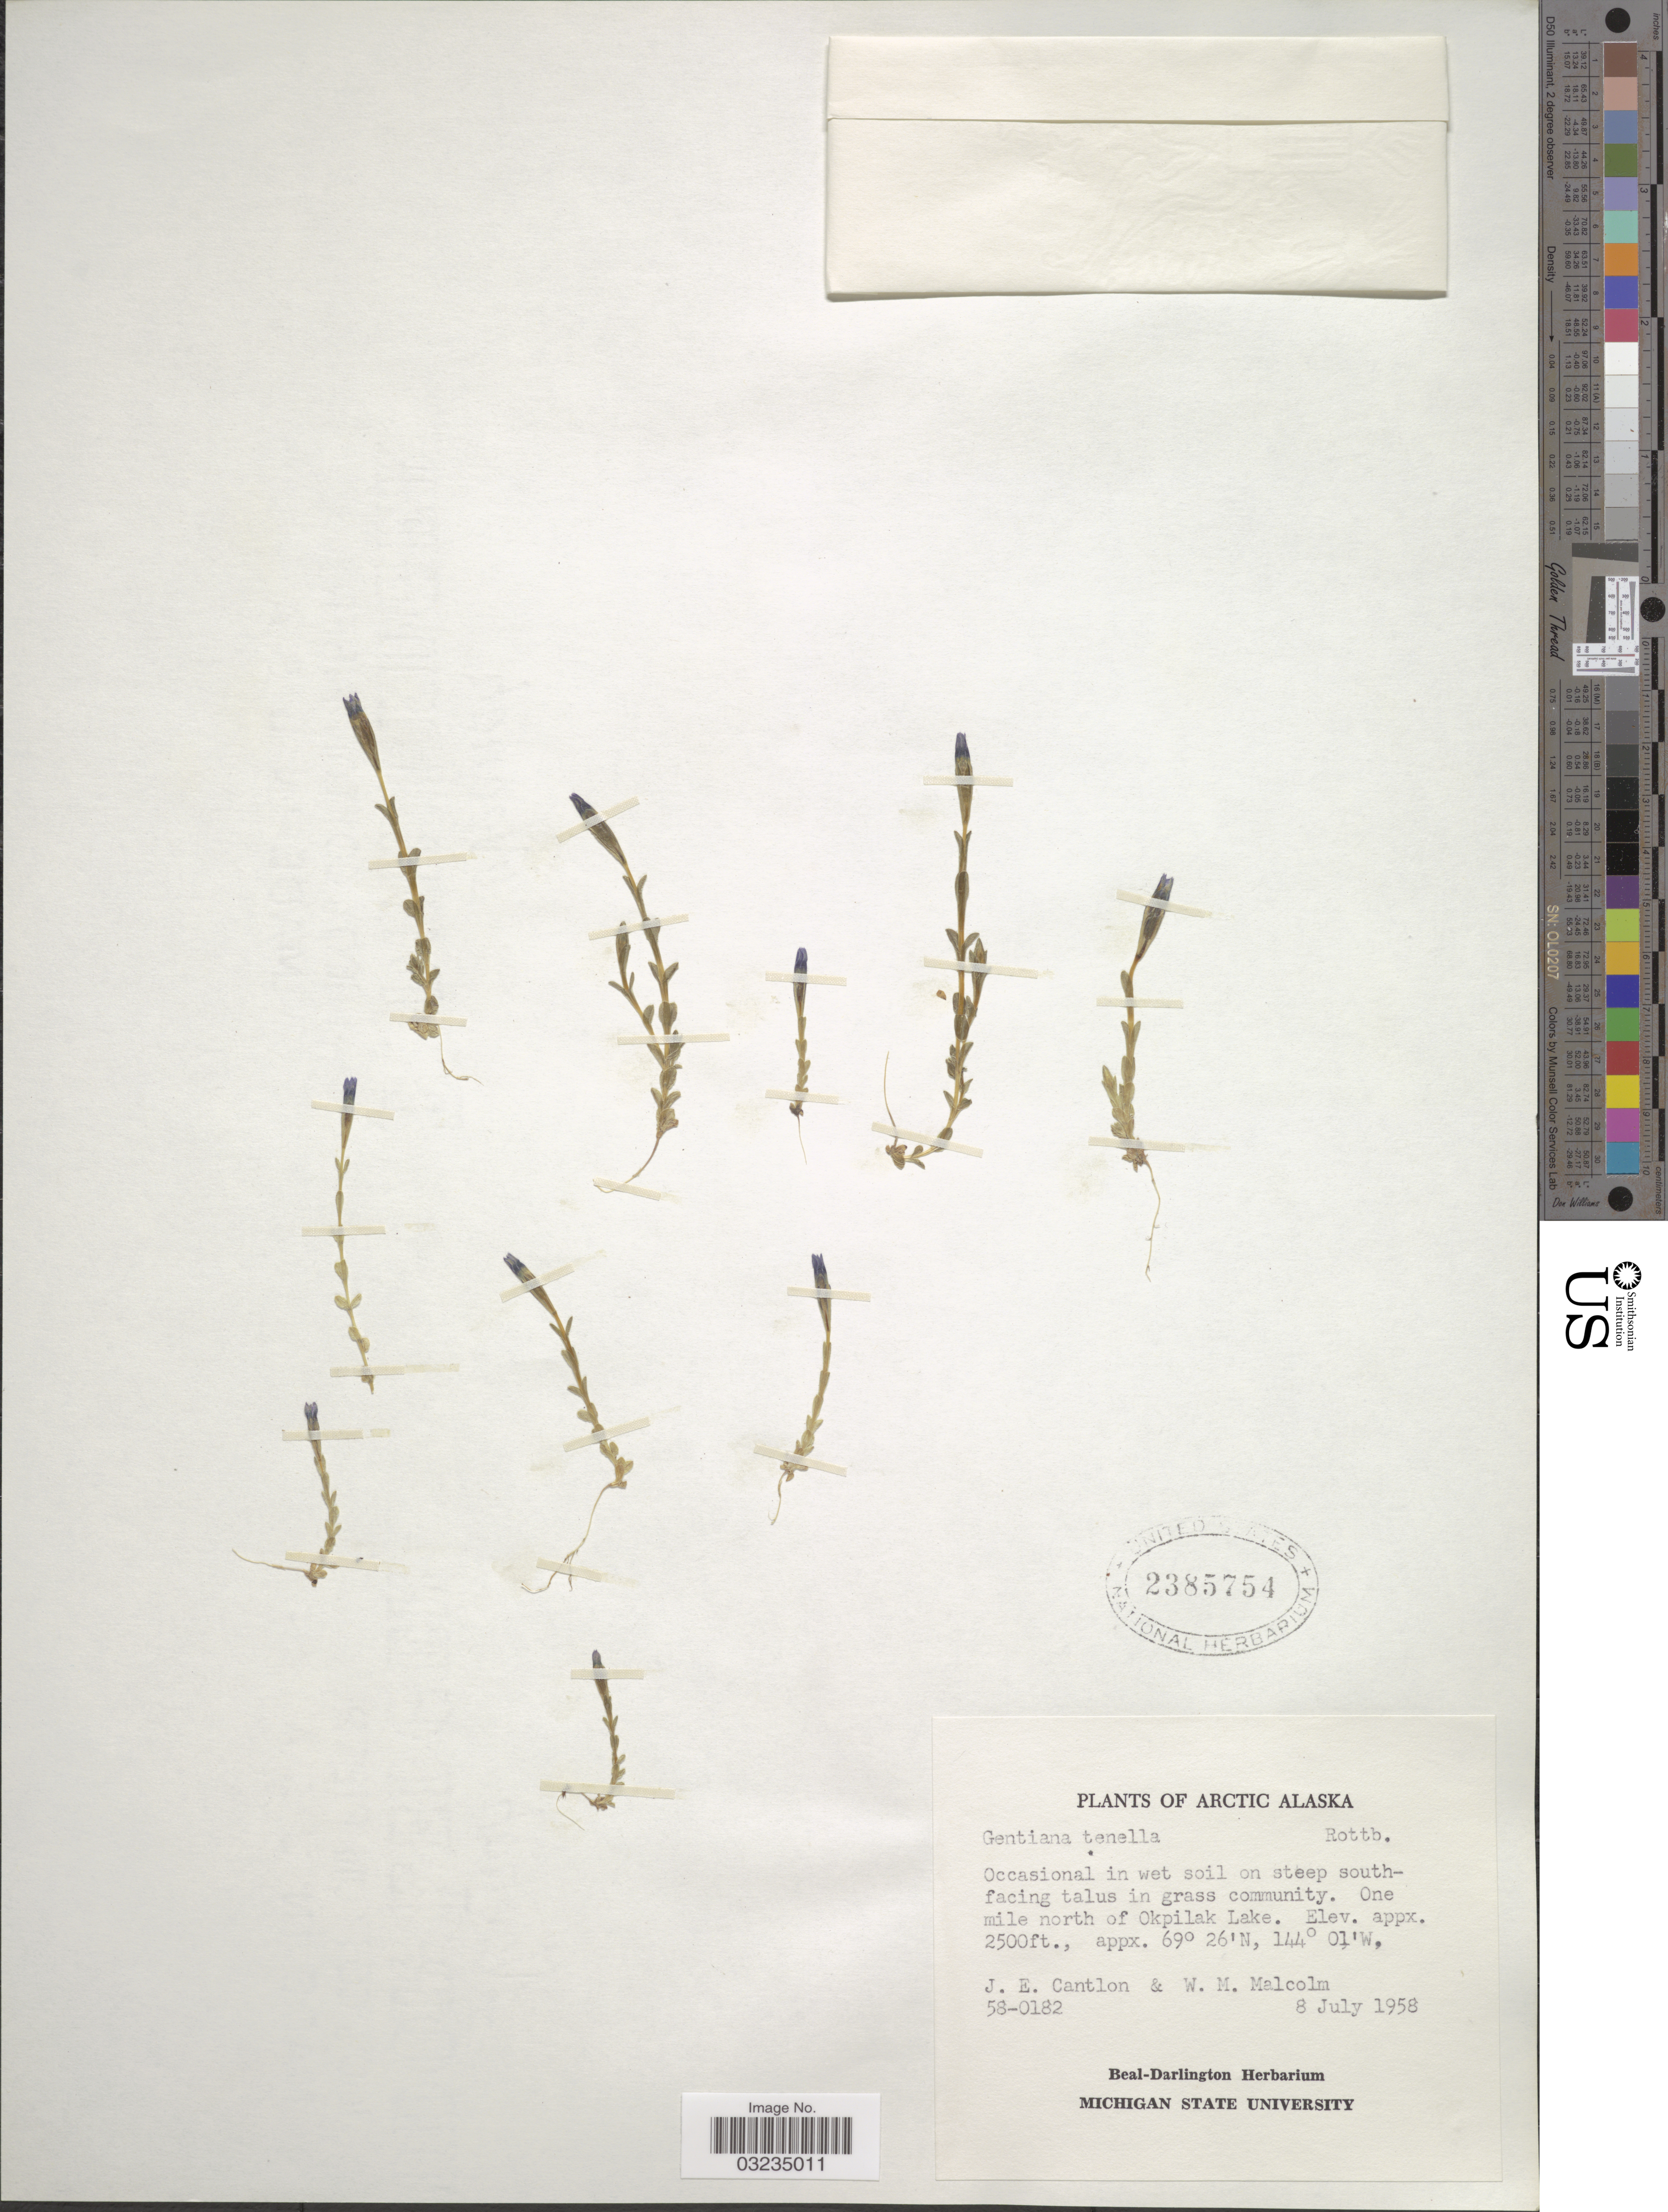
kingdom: Plantae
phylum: Tracheophyta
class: Magnoliopsida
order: Gentianales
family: Gentianaceae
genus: Gentiana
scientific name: Gentiana tenella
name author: Rottb.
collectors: J. Cantlon & W. Malcolm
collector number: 58-0182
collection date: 1958-07-08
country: United States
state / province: Alaska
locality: Arctic Alaska. South-facing talus in grass community. One mile north of Okpilak Lake.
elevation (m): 762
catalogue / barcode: US 2385754